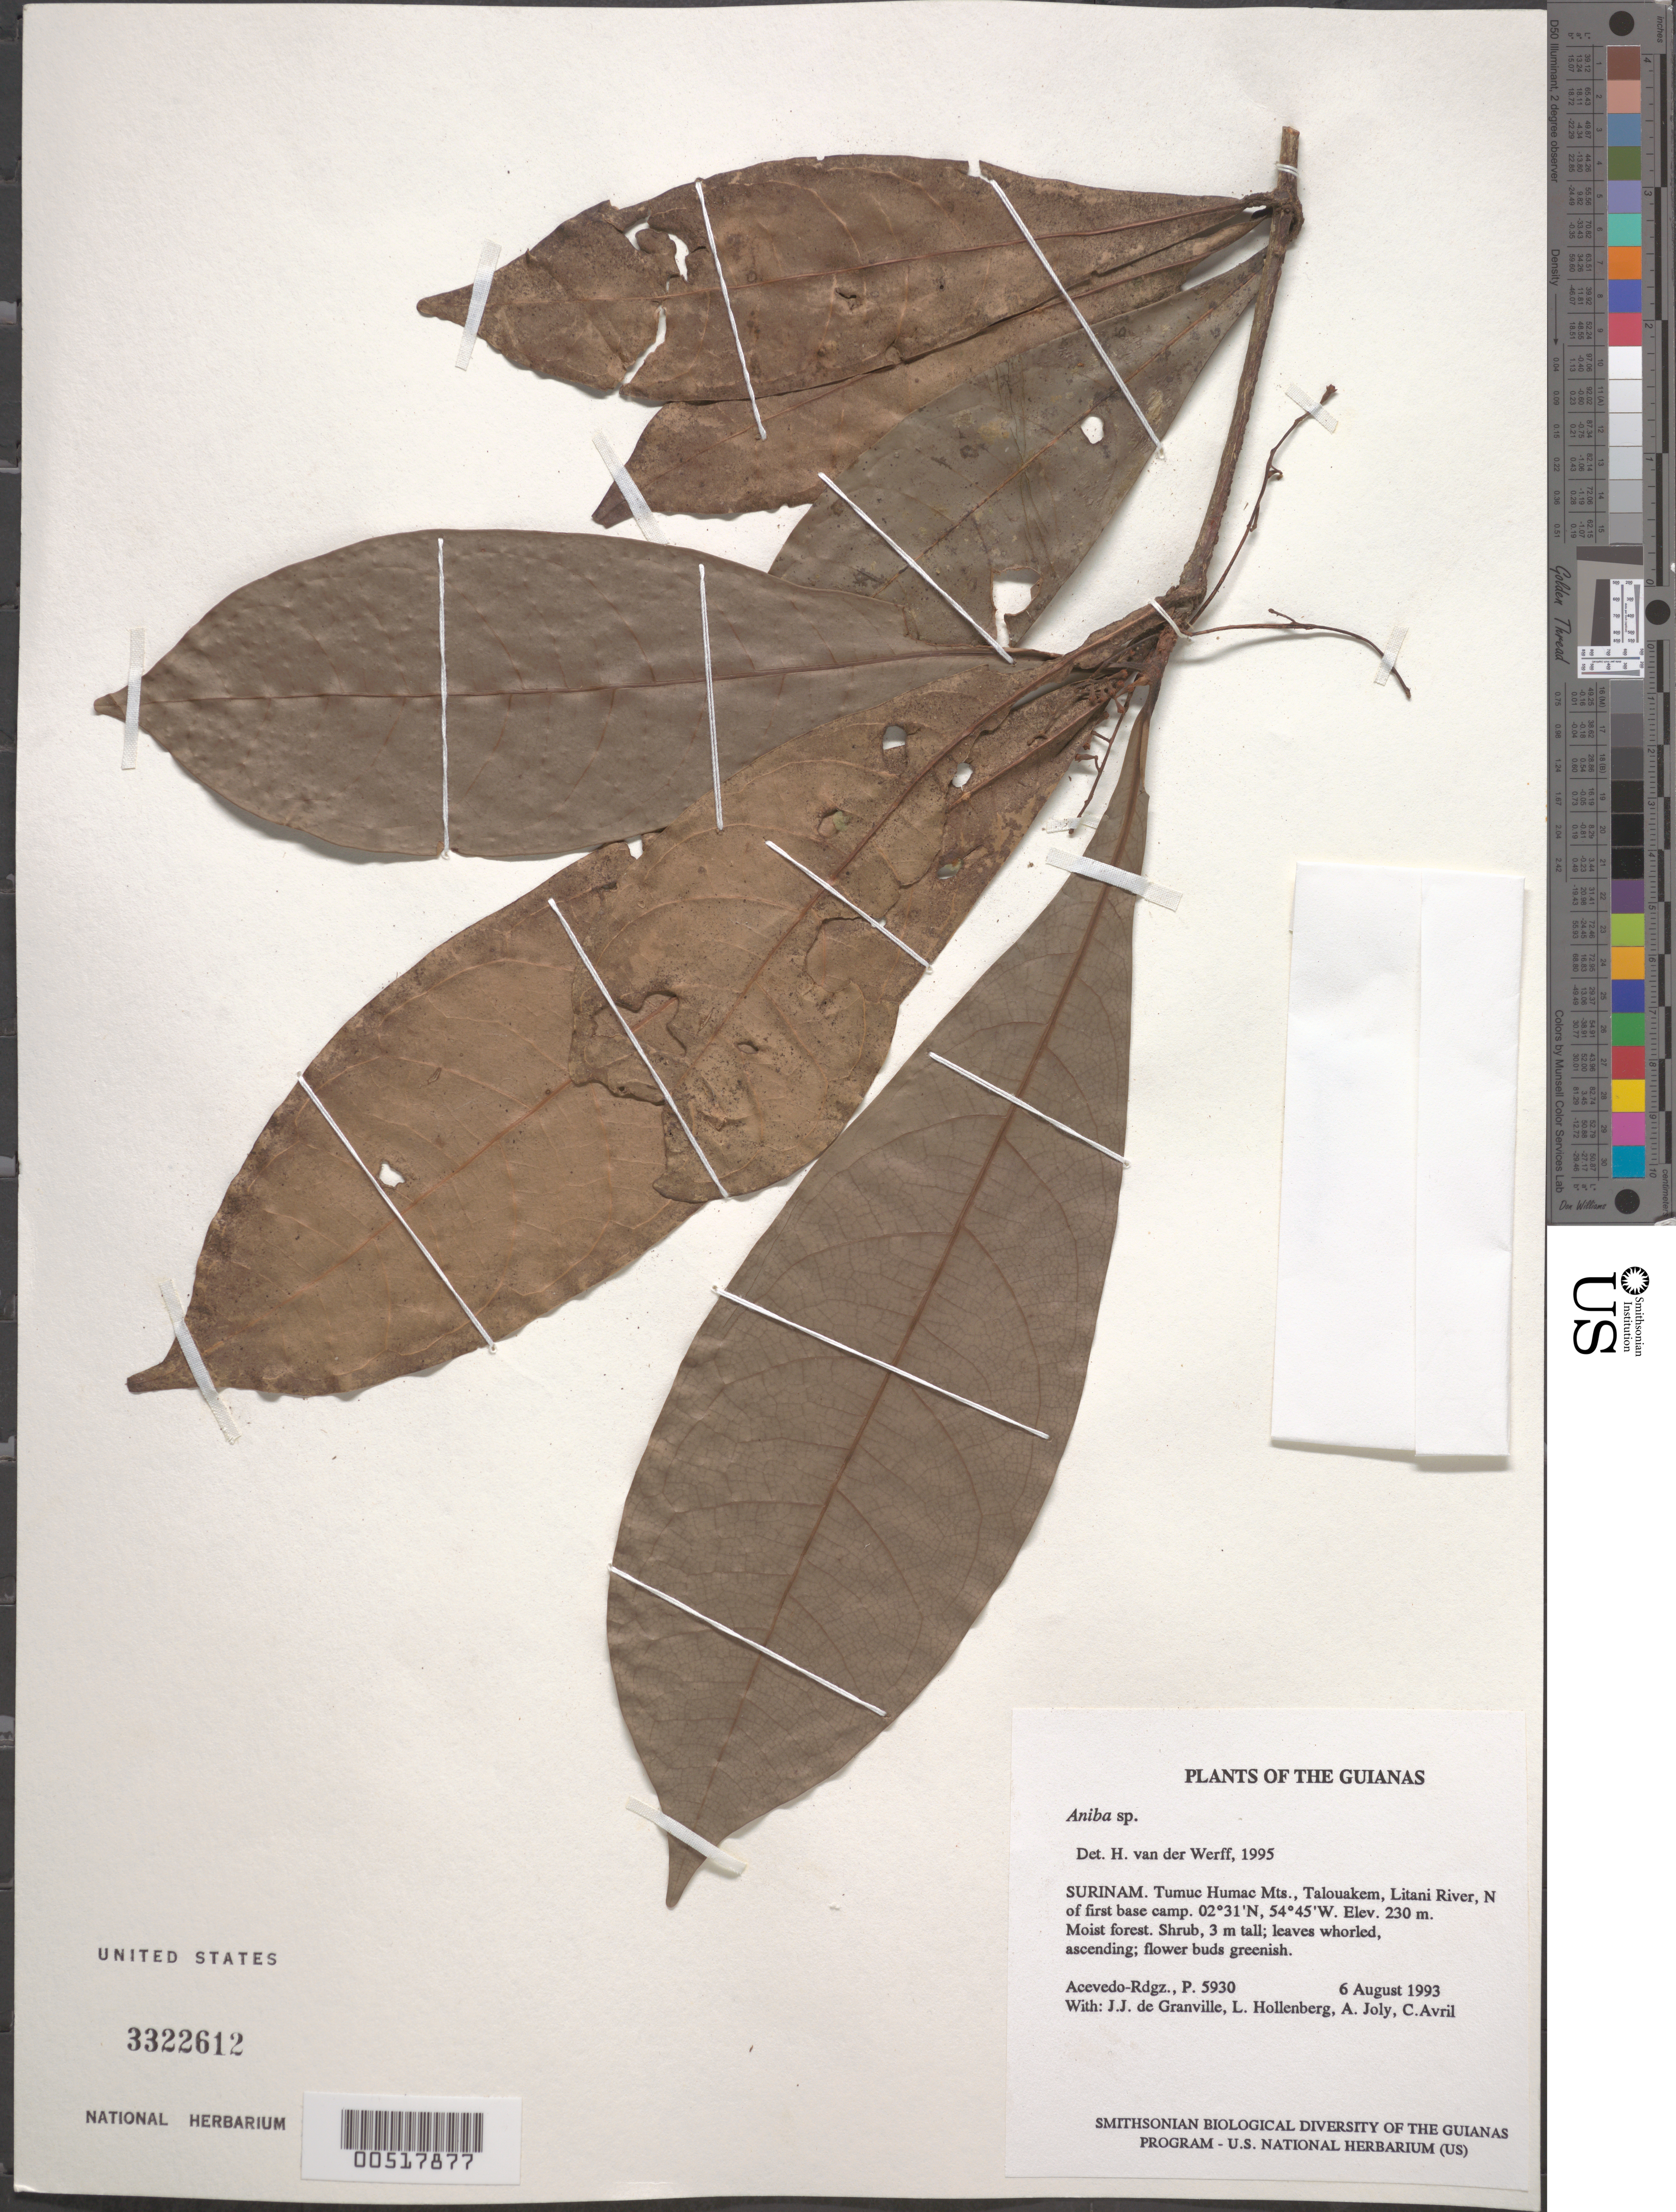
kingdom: Plantae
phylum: Tracheophyta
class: Magnoliopsida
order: Laurales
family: Lauraceae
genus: Aniba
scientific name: Aniba sp.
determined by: van der Werff, H., (MO), Missouri Botanical Garden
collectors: P. Acevedo-Rodr., J.-J. de Granville, A. Boyer, C. Avril de Maria & L. Hollenberg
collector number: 5930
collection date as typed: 06 Aug 1993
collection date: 1993-08-06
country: Suriname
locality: Tumuc Humac Mts., Talouakem, Litani River, first base camp.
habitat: Moist forest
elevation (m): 230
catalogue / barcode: US 3322612